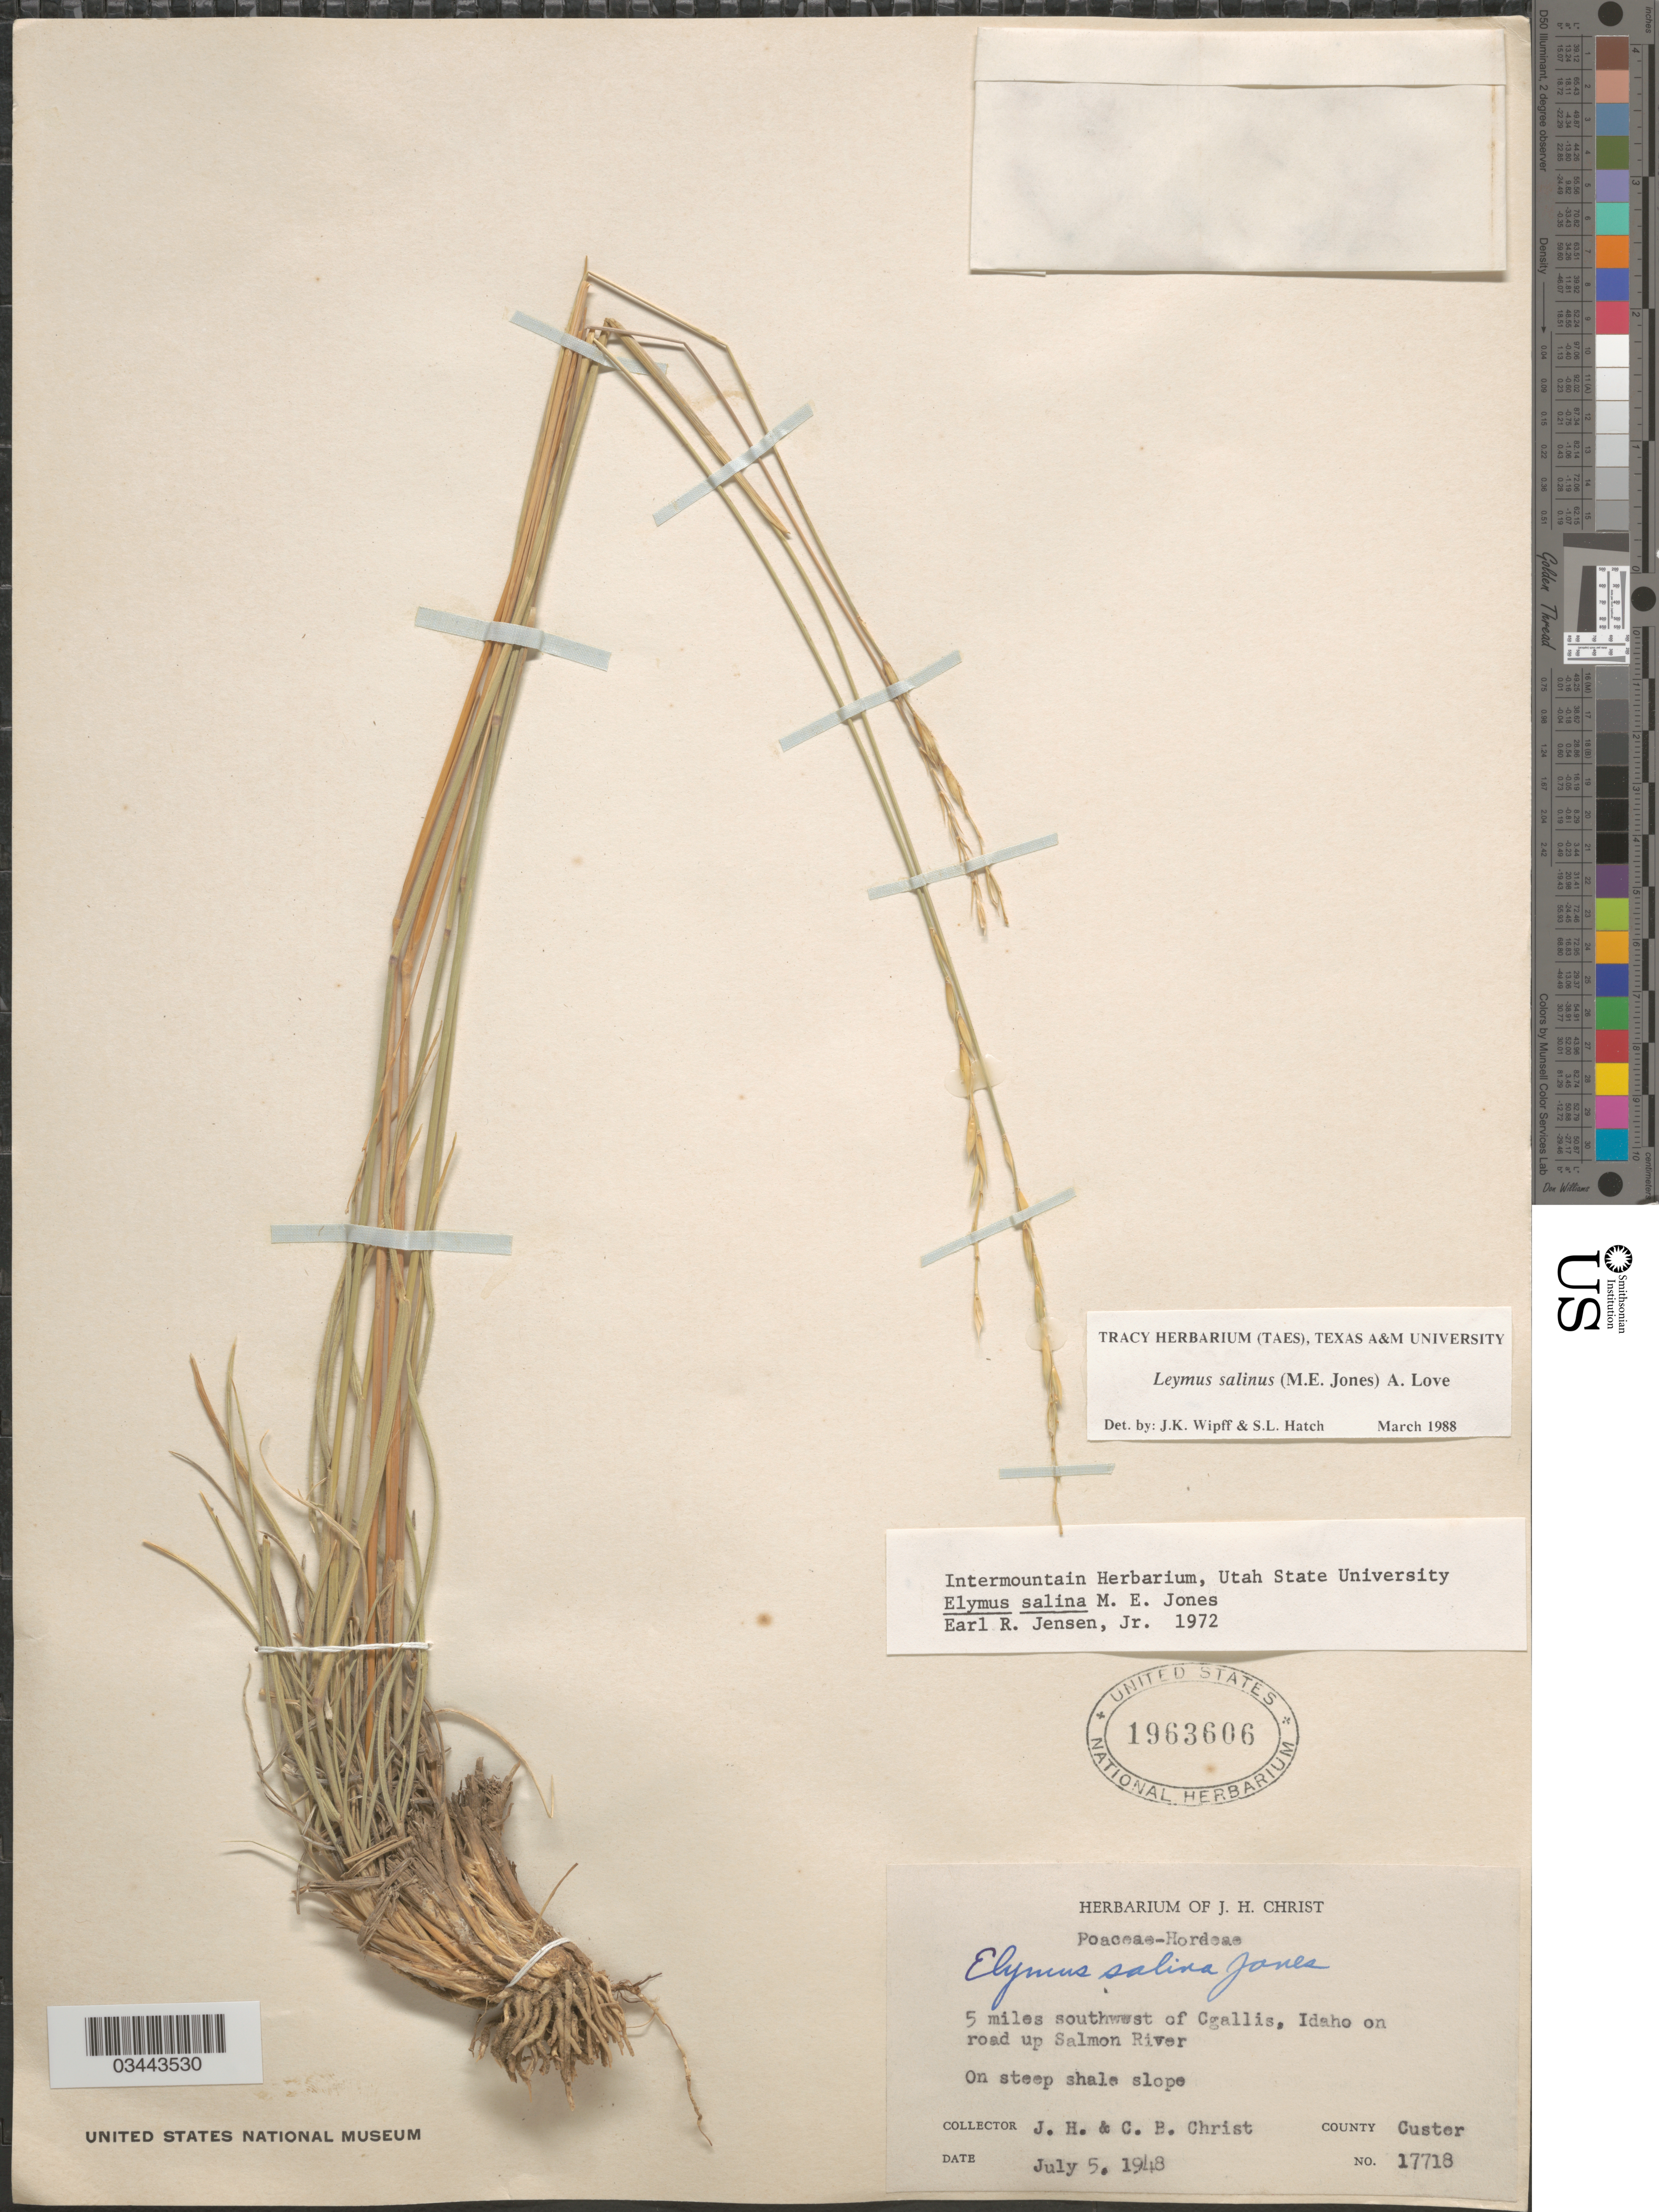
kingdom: Plantae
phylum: Tracheophyta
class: Liliopsida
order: Poales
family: Poaceae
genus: Leymus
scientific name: Leymus salina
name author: (M.E. Jones) Á. Löve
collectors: J. H. Christ & C. Christ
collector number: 17718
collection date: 1948-07-05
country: United States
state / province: Idaho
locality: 5 miles southwest of Cgallis, Idaho on road up Salmon River. County Custer.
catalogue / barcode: US 1963606